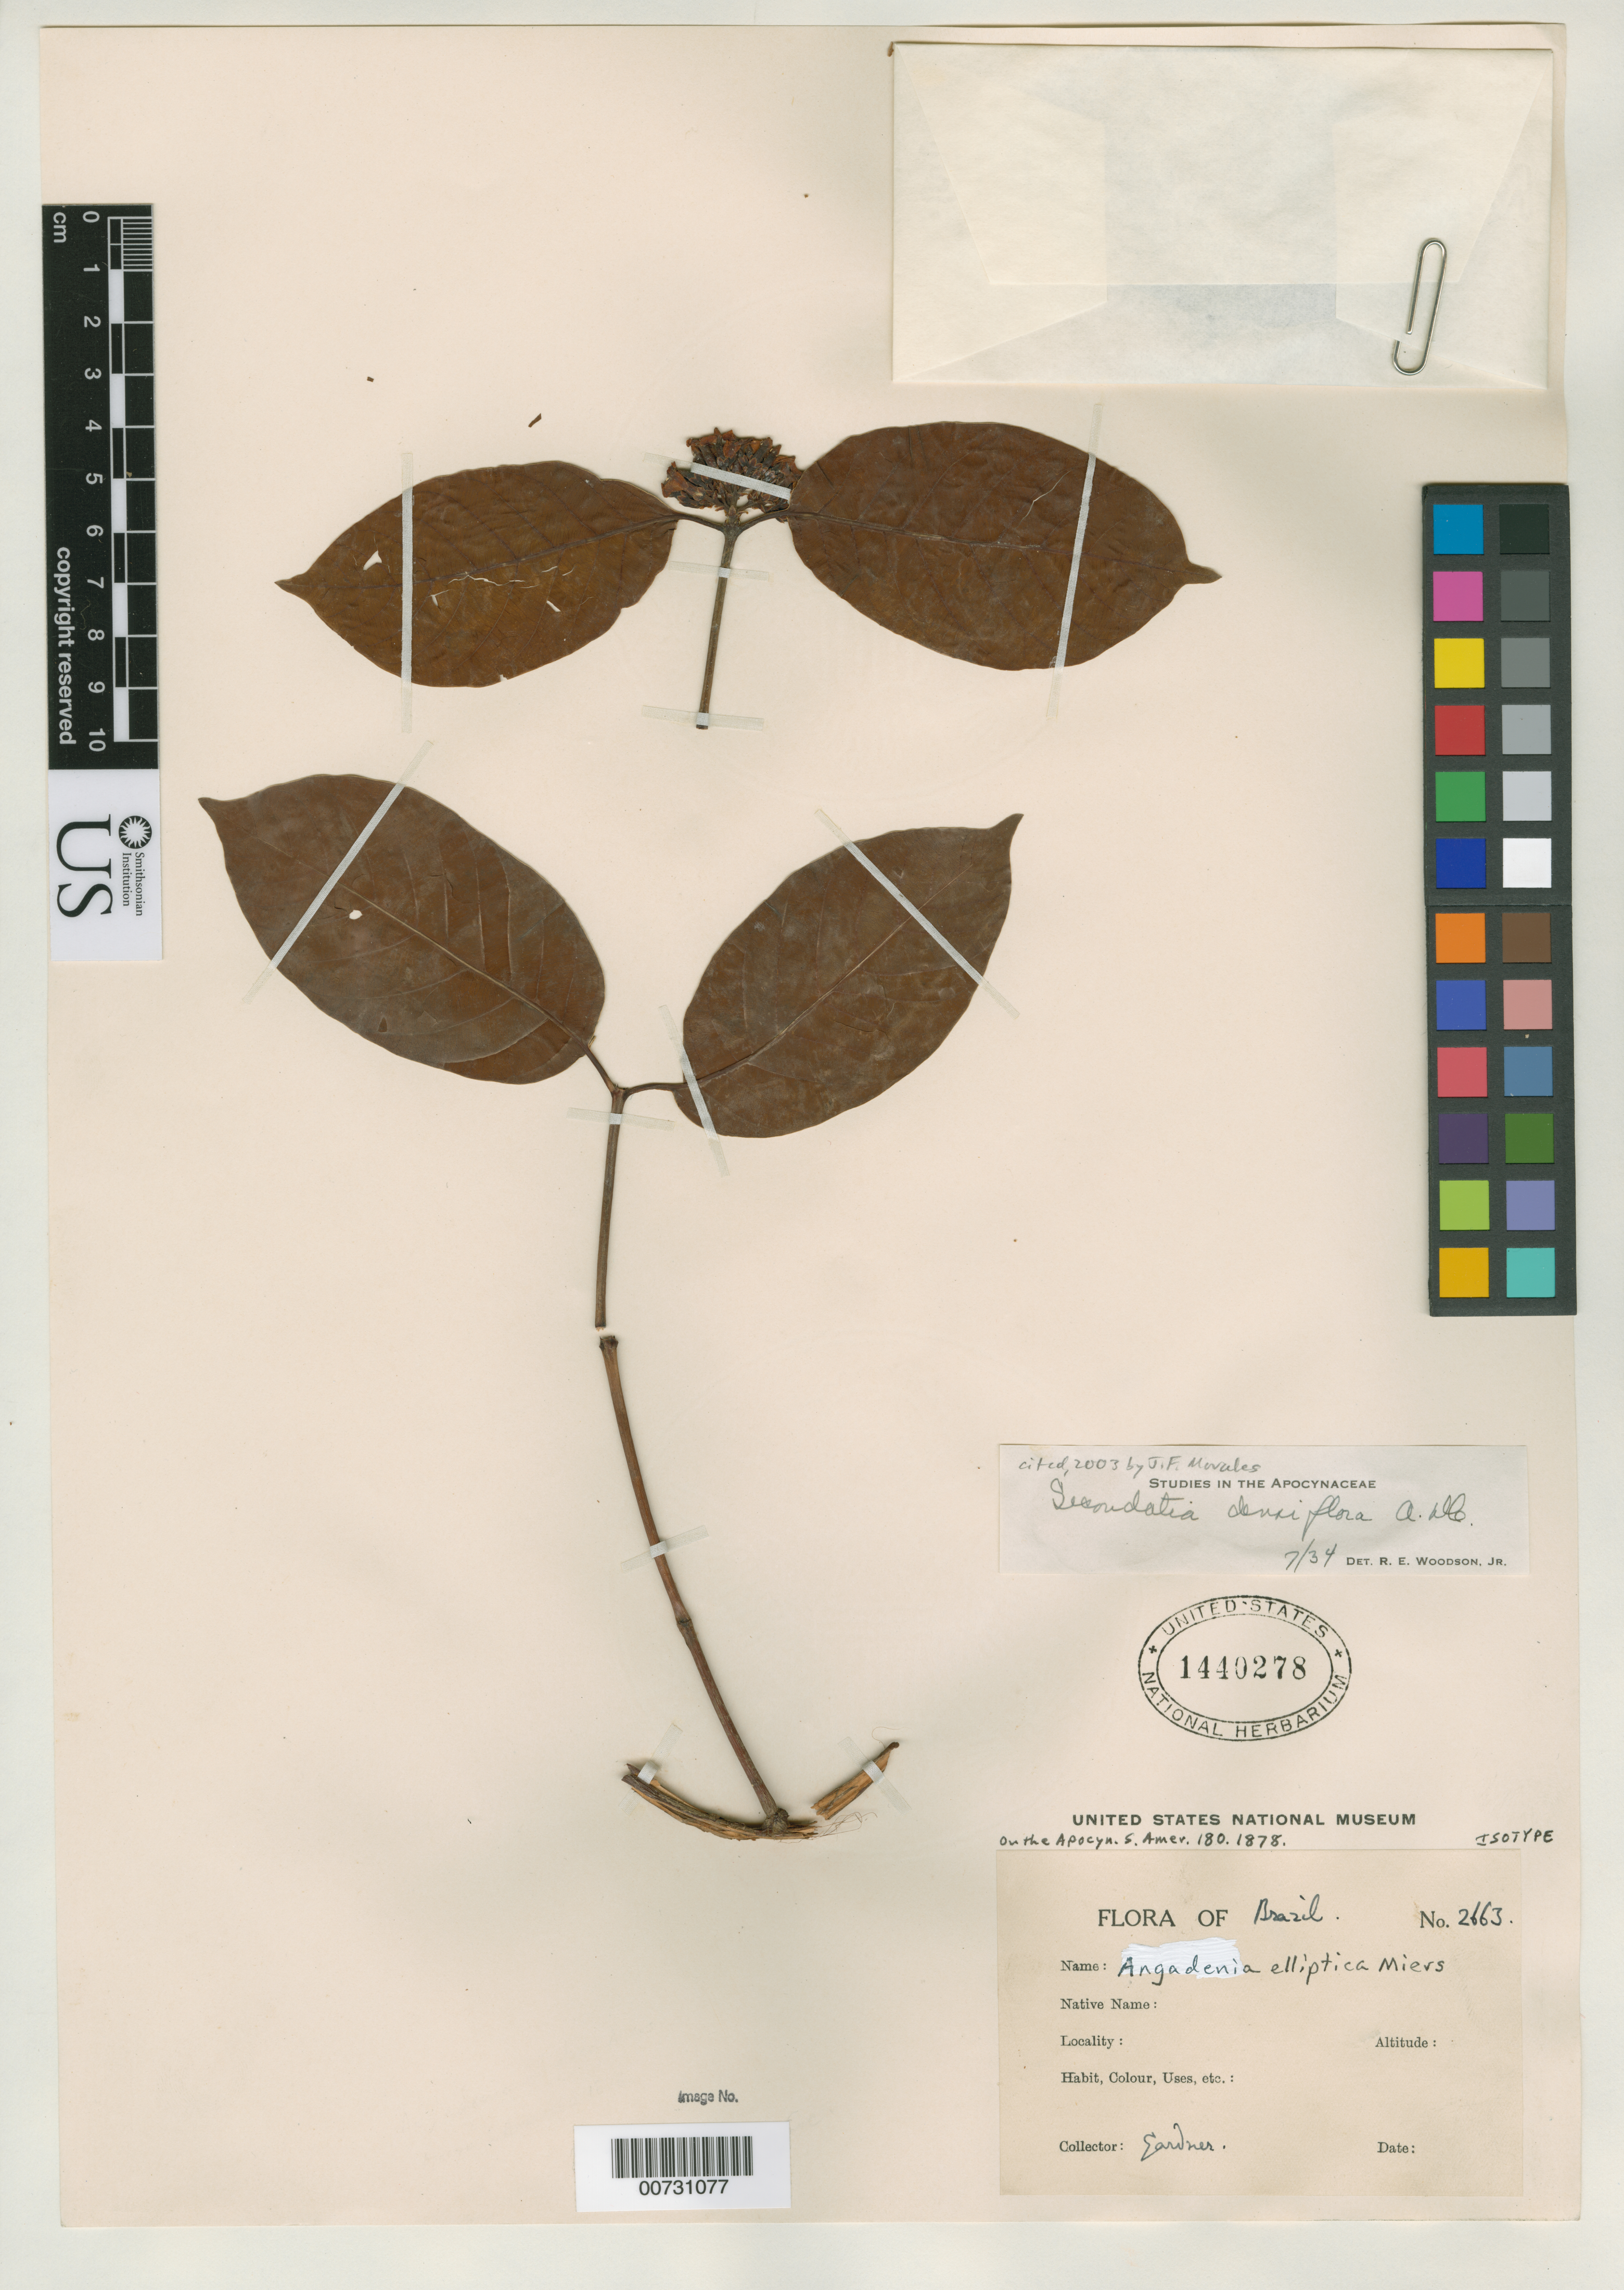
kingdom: Plantae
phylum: Tracheophyta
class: Magnoliopsida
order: Gentianales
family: Apocynaceae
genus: Angadenia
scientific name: Angadenia elliptica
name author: Miers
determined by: Woodson, R. E., Jr.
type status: Isotype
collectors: G. Gardner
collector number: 2663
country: Brazil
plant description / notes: Cited 2003 by J.F. Morales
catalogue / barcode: US 1440278